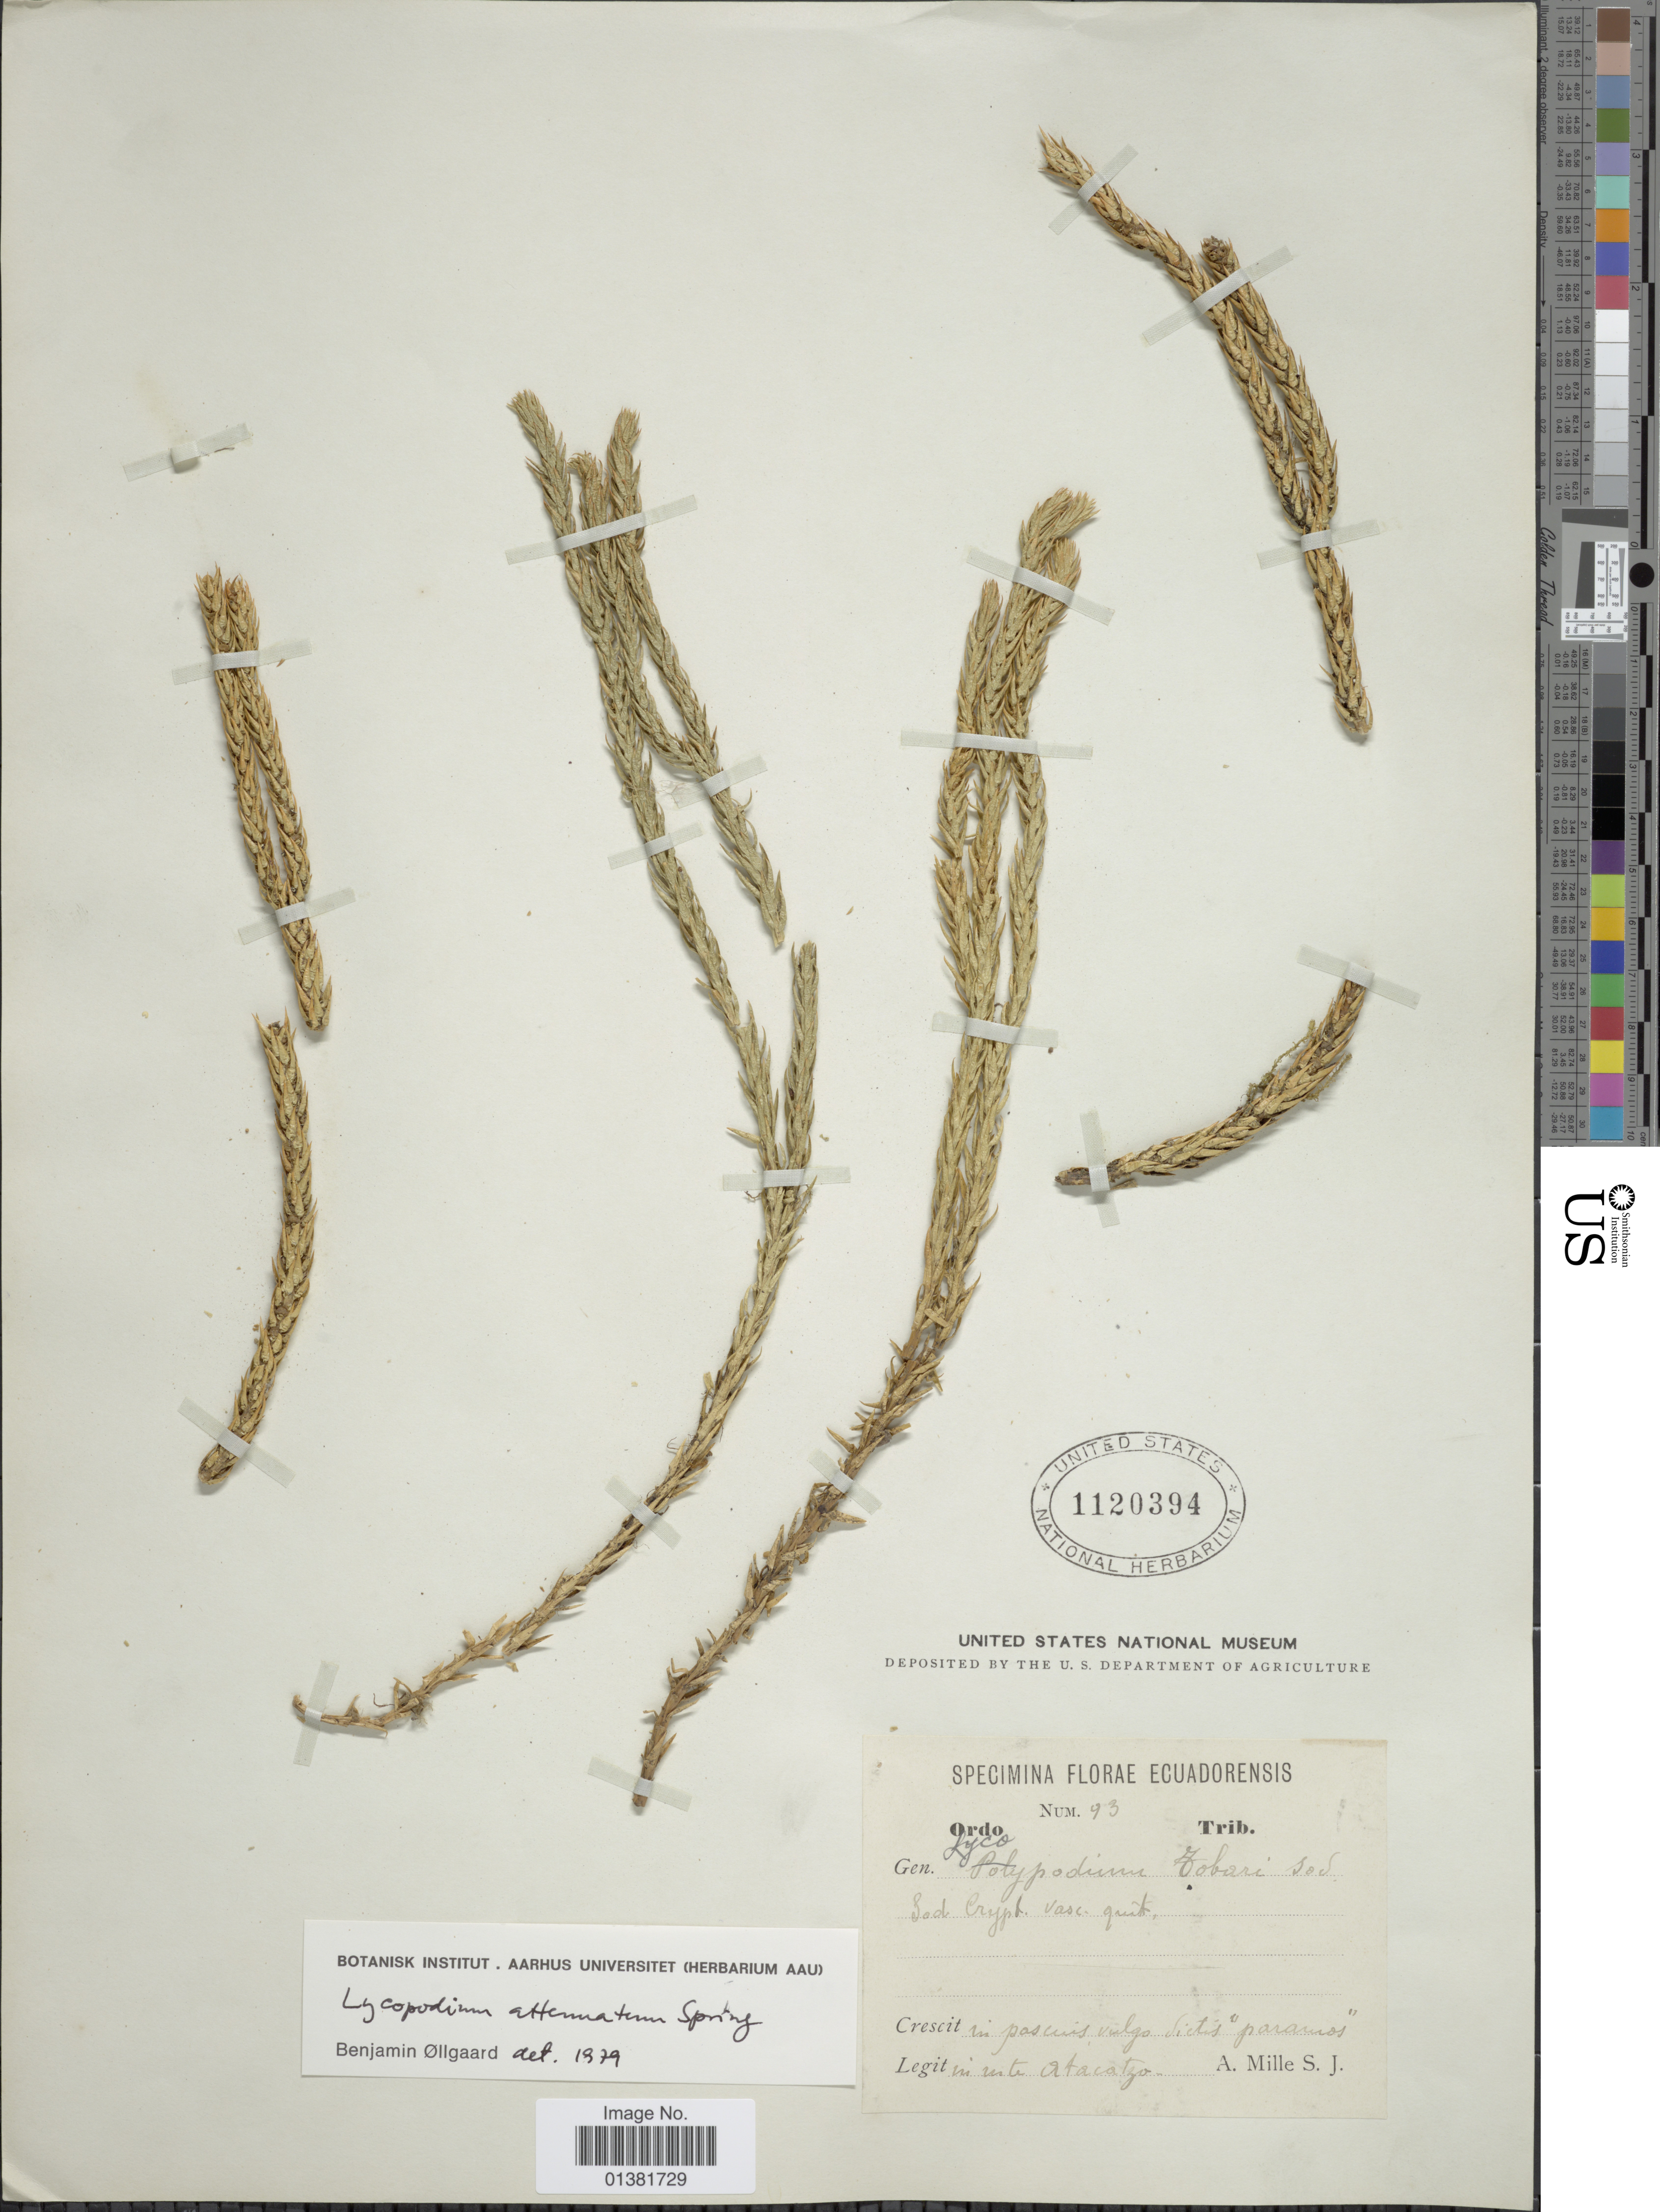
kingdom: Plantae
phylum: Tracheophyta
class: Lycopodiopsida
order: Lycopodiales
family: Lycopodiaceae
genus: Phlegmariurus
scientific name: Phlegmariurus attenuatus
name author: (Spring) B. Øllg.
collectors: A. Mille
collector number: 93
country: Ecuador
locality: In pascuis vulgo dictis "paramos", in mte. Atacatzo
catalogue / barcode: US 1120394